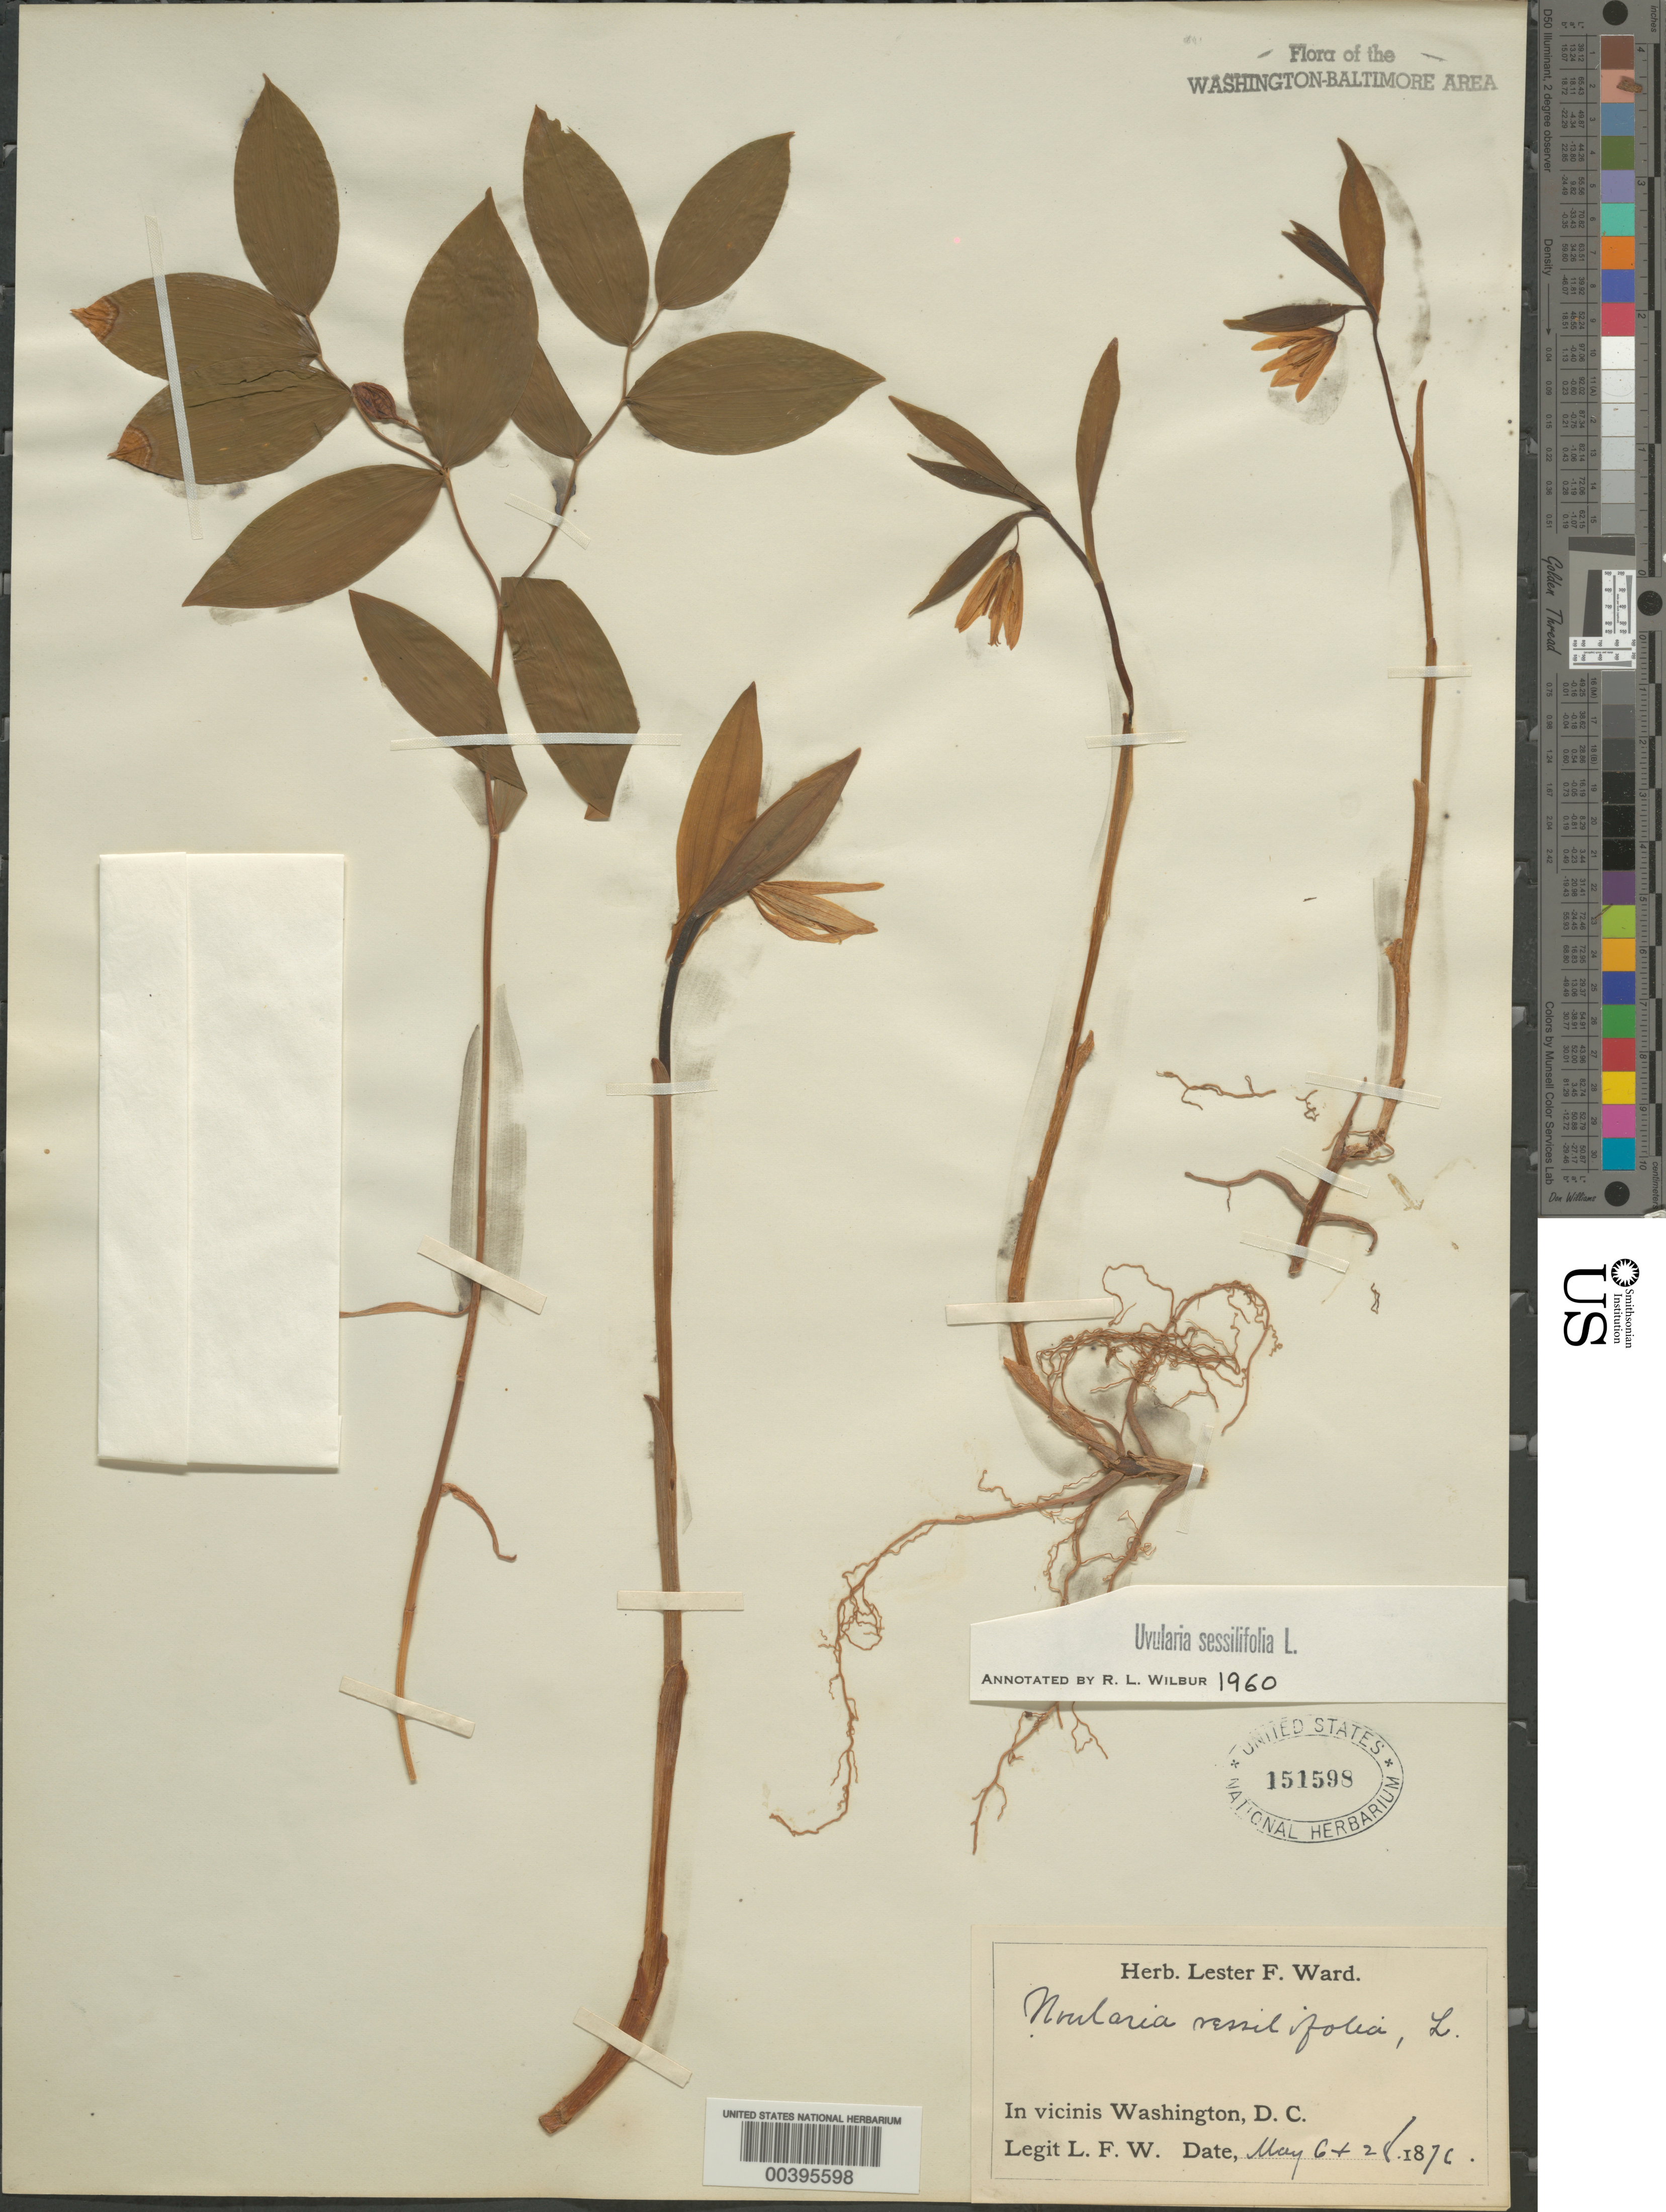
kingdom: Plantae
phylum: Tracheophyta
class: Liliopsida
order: Liliales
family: Colchicaceae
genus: Uvularia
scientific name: Uvularia sessilifolia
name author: L.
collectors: L. F. Ward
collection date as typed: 06 May 1876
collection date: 1876-05-06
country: United States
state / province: District of Columbia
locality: Vicinity of Washington, DC.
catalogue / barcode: US 151598